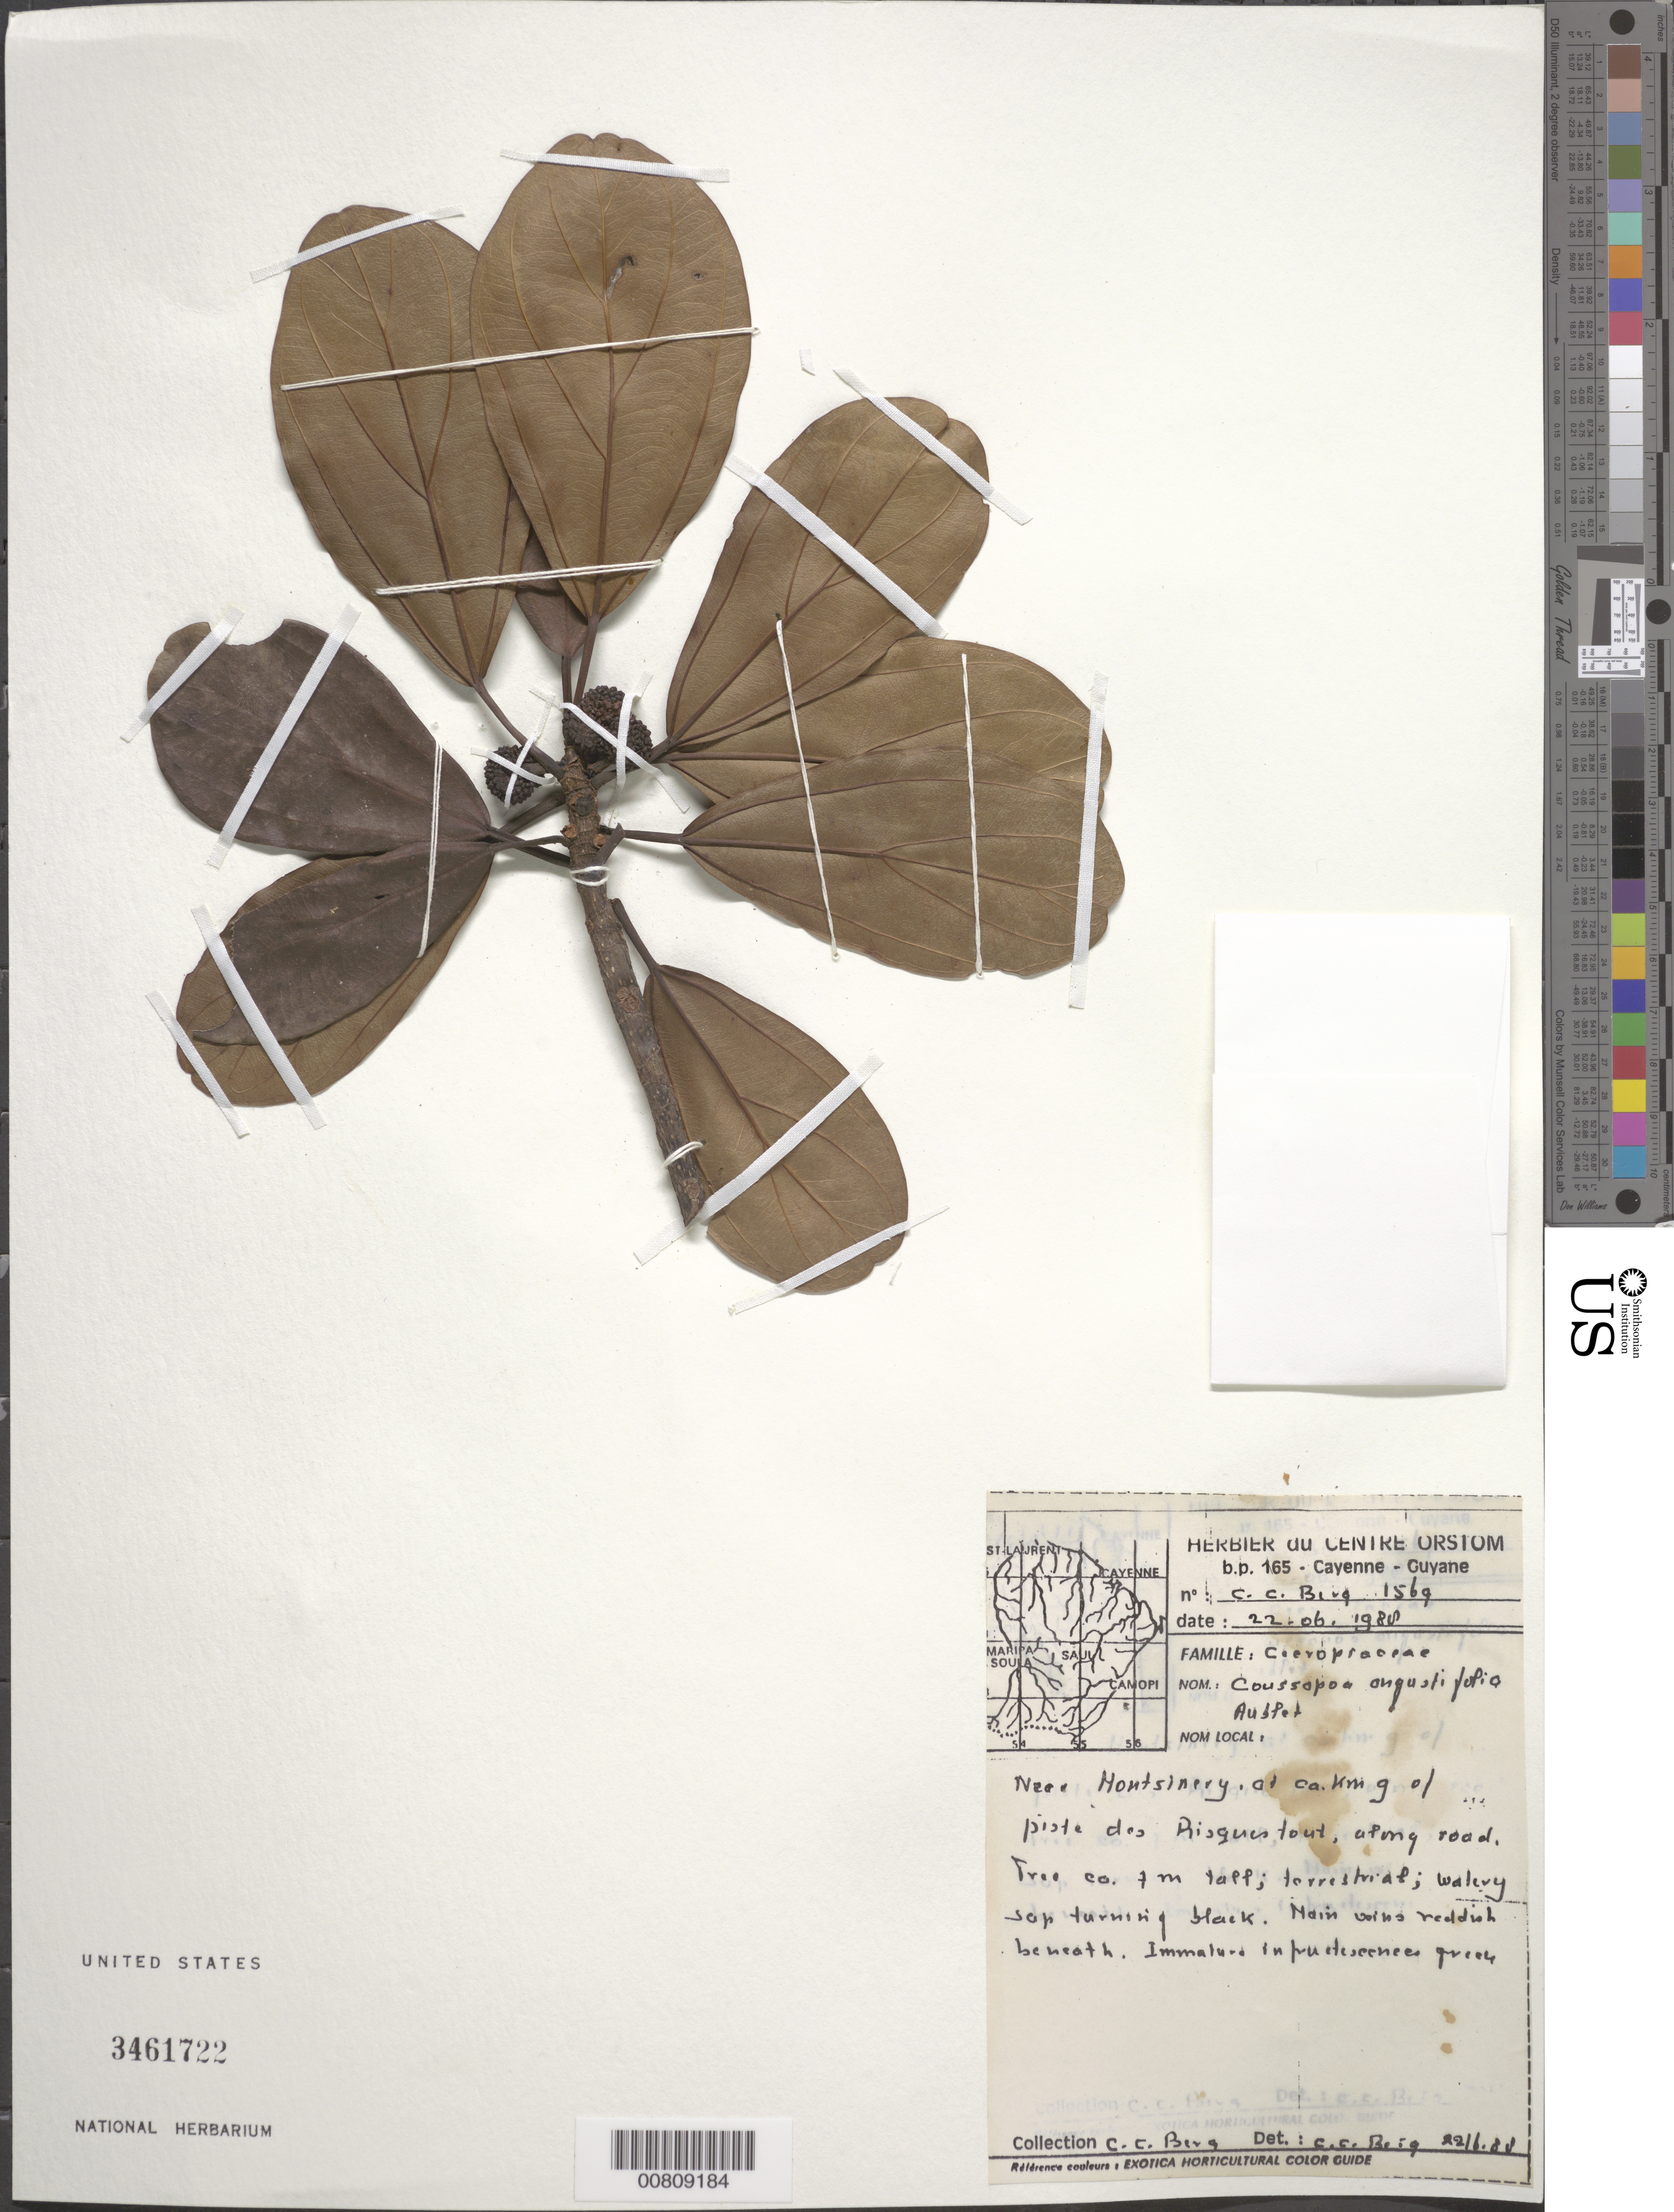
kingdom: Plantae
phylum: Tracheophyta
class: Magnoliopsida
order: Rosales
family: Urticaceae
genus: Coussapoa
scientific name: Coussapoa angustifolia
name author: Aubl.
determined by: Berg, C. C.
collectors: C. C. Berg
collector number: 1569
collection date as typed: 22-Jun-88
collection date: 1988-06-22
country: French Guiana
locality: Montsinery, near. Ca km 9 de piste de Risquetout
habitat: Along road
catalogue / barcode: US 3461722